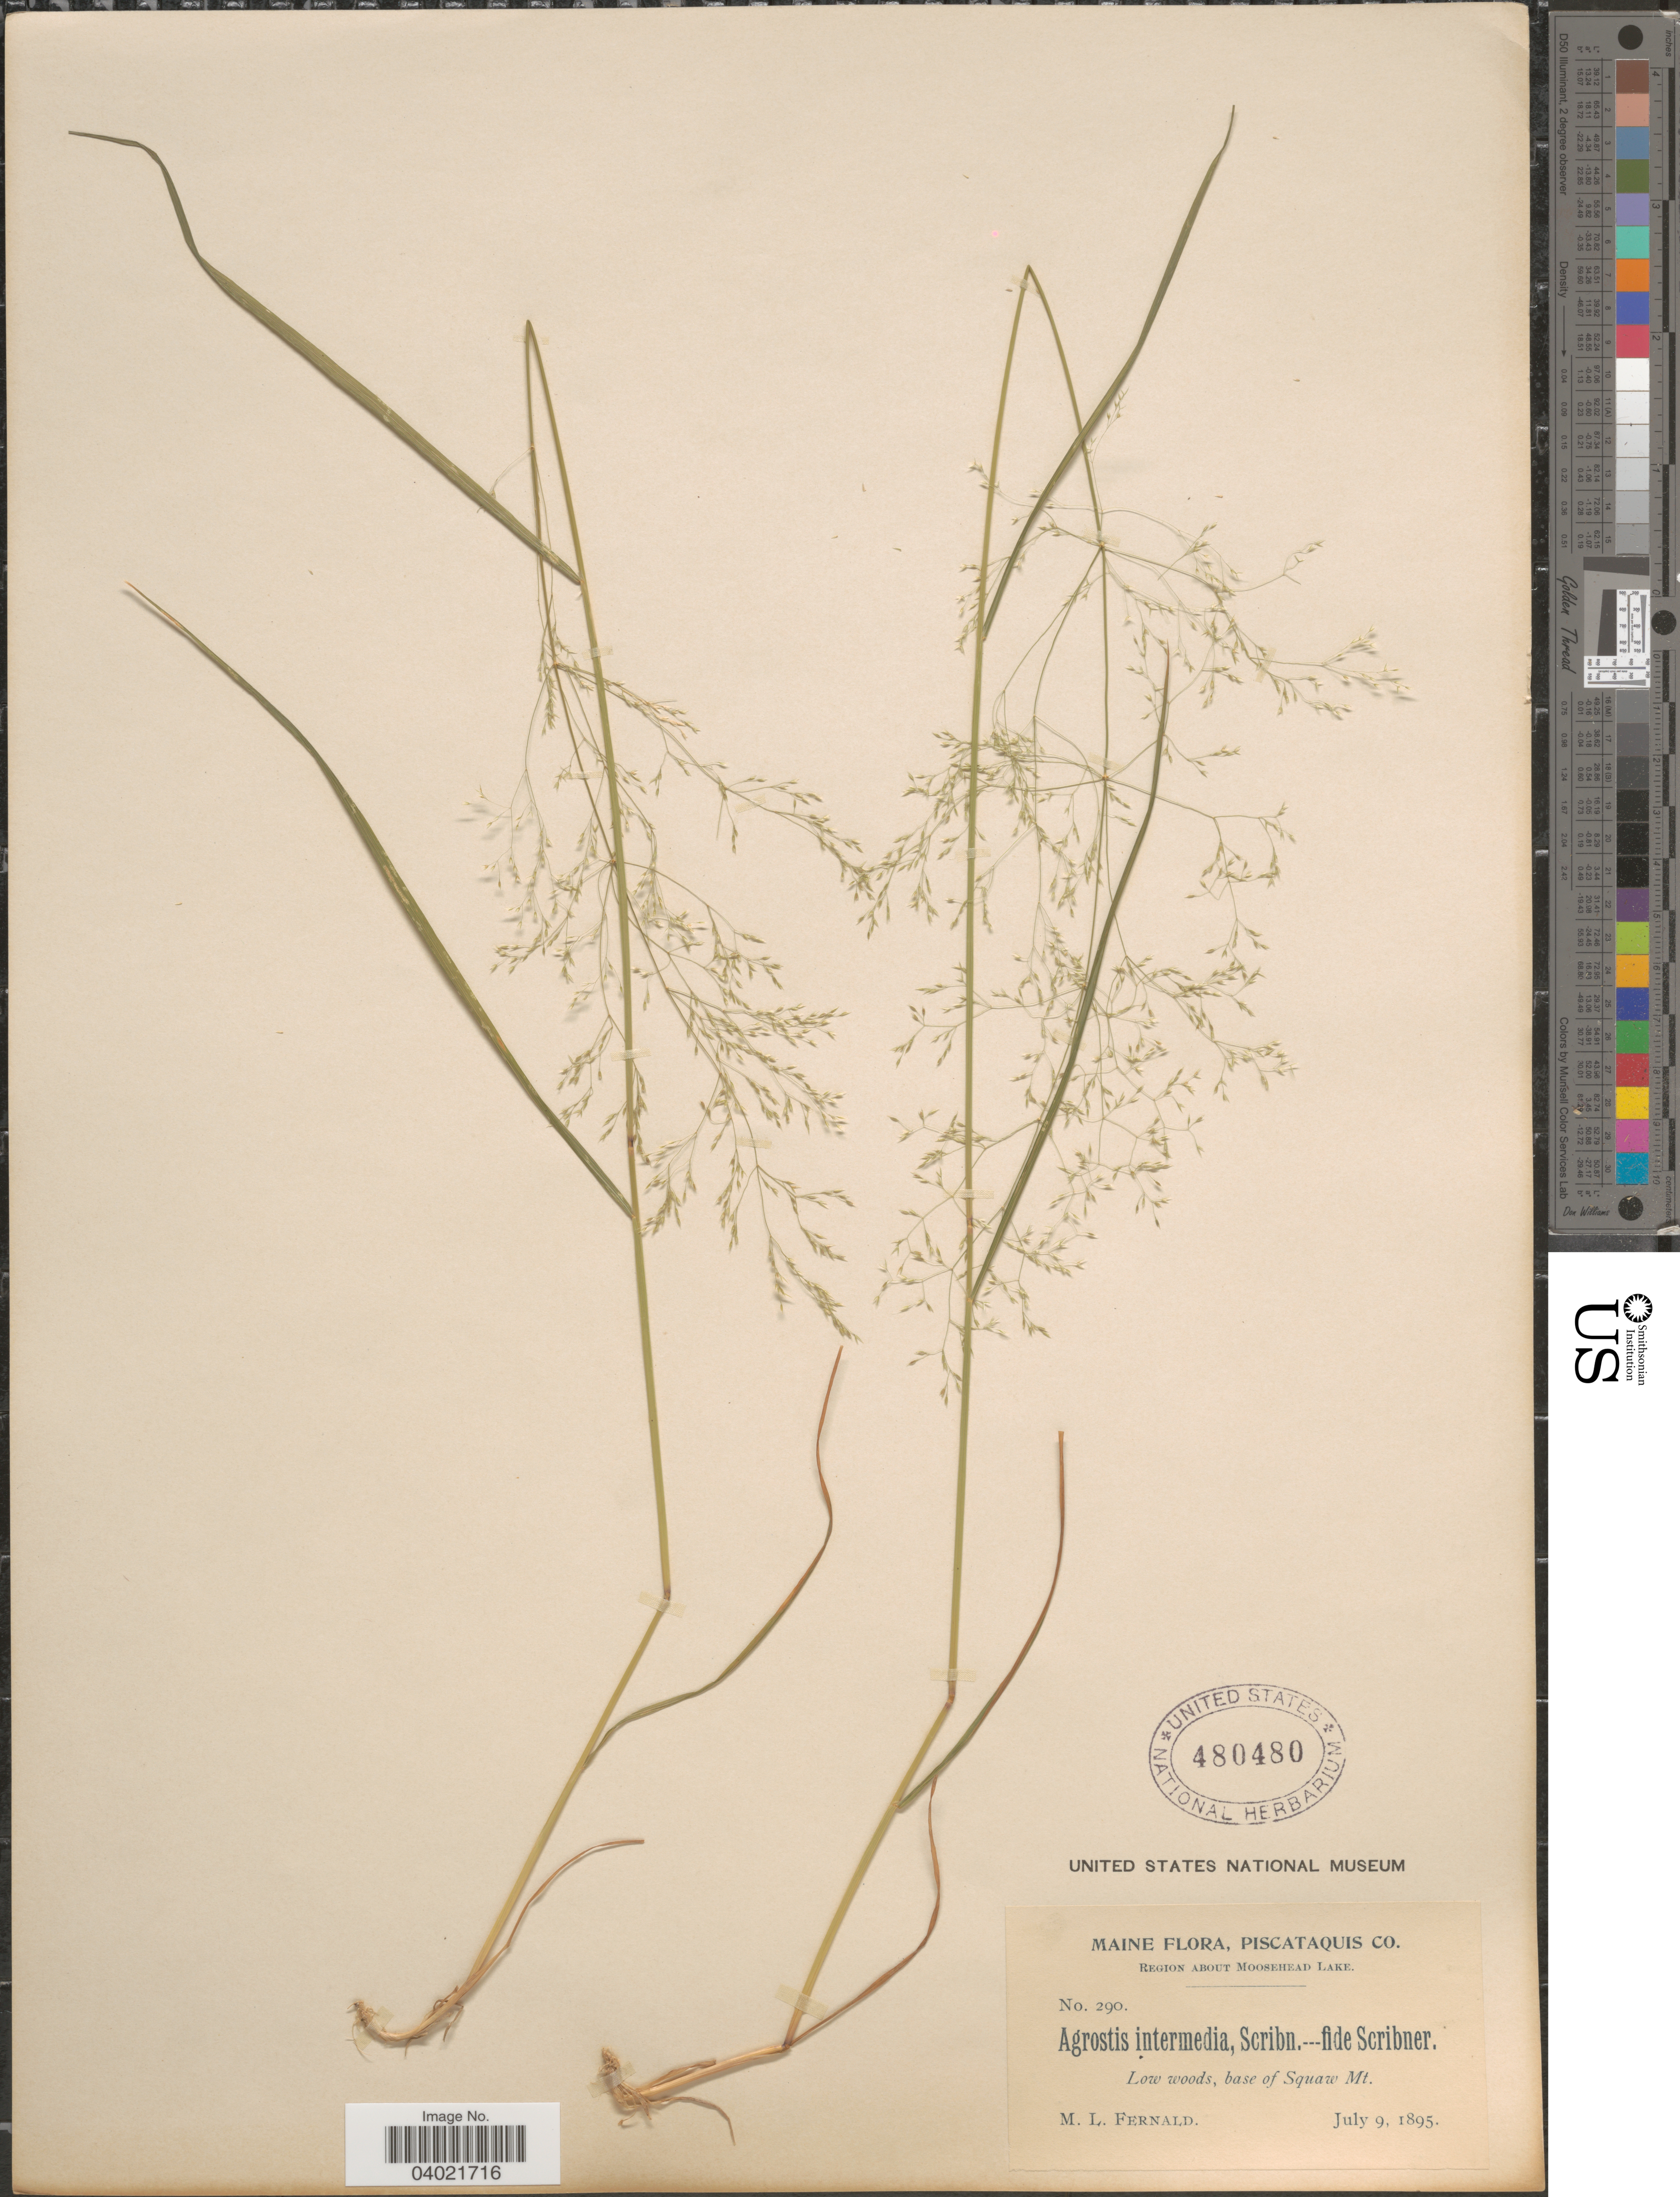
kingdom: Plantae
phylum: Tracheophyta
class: Liliopsida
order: Poales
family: Poaceae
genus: Agrostis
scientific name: Agrostis perennans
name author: (Walter) Tuck.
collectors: M. L. Fernald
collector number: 290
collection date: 1895-07-09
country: United States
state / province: Maine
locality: Piscataquis Co. Region about Moosehead Lake. Base of Squaw Mt.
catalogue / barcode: US 480480